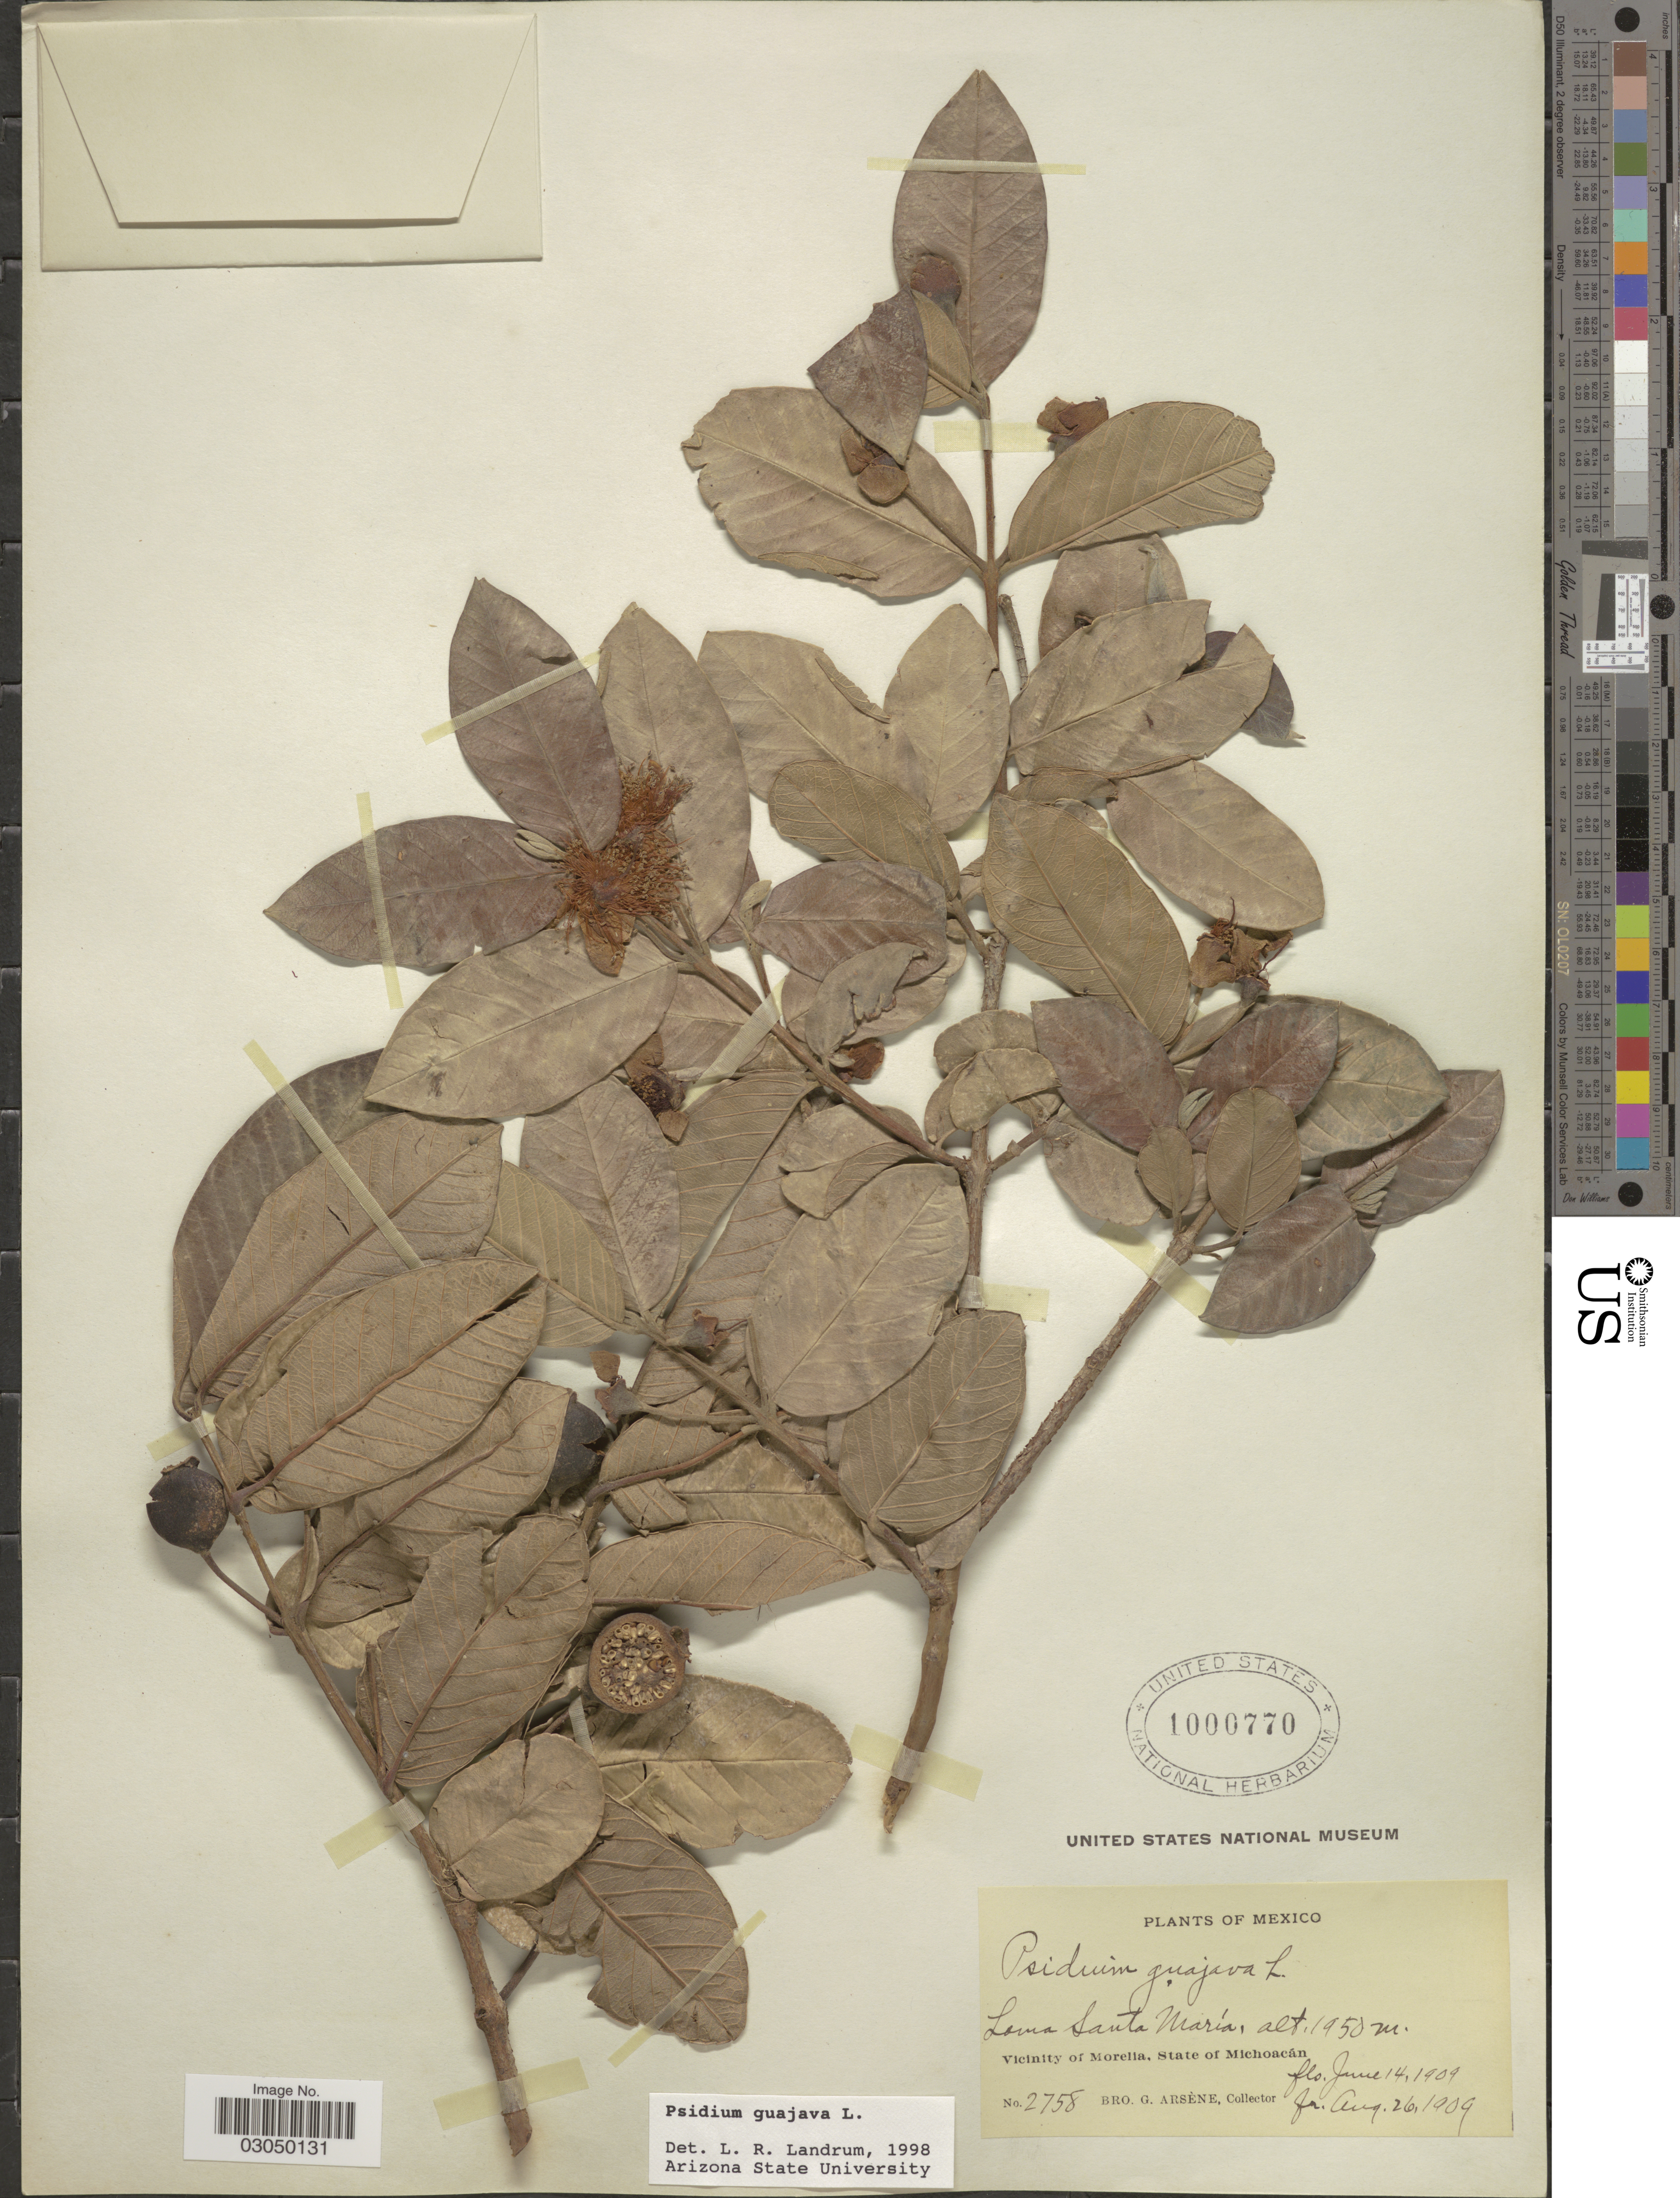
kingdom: Plantae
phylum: Tracheophyta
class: Magnoliopsida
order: Myrtales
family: Myrtaceae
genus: Psidium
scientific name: Psidium guajava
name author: L.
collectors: Bro. G. Arsène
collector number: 2758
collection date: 1909-06-14/1909-08-26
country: Mexico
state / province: Michoacán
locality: Loma Santa María. Vicinita of Morelia.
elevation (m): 1950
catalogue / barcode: US 1000770